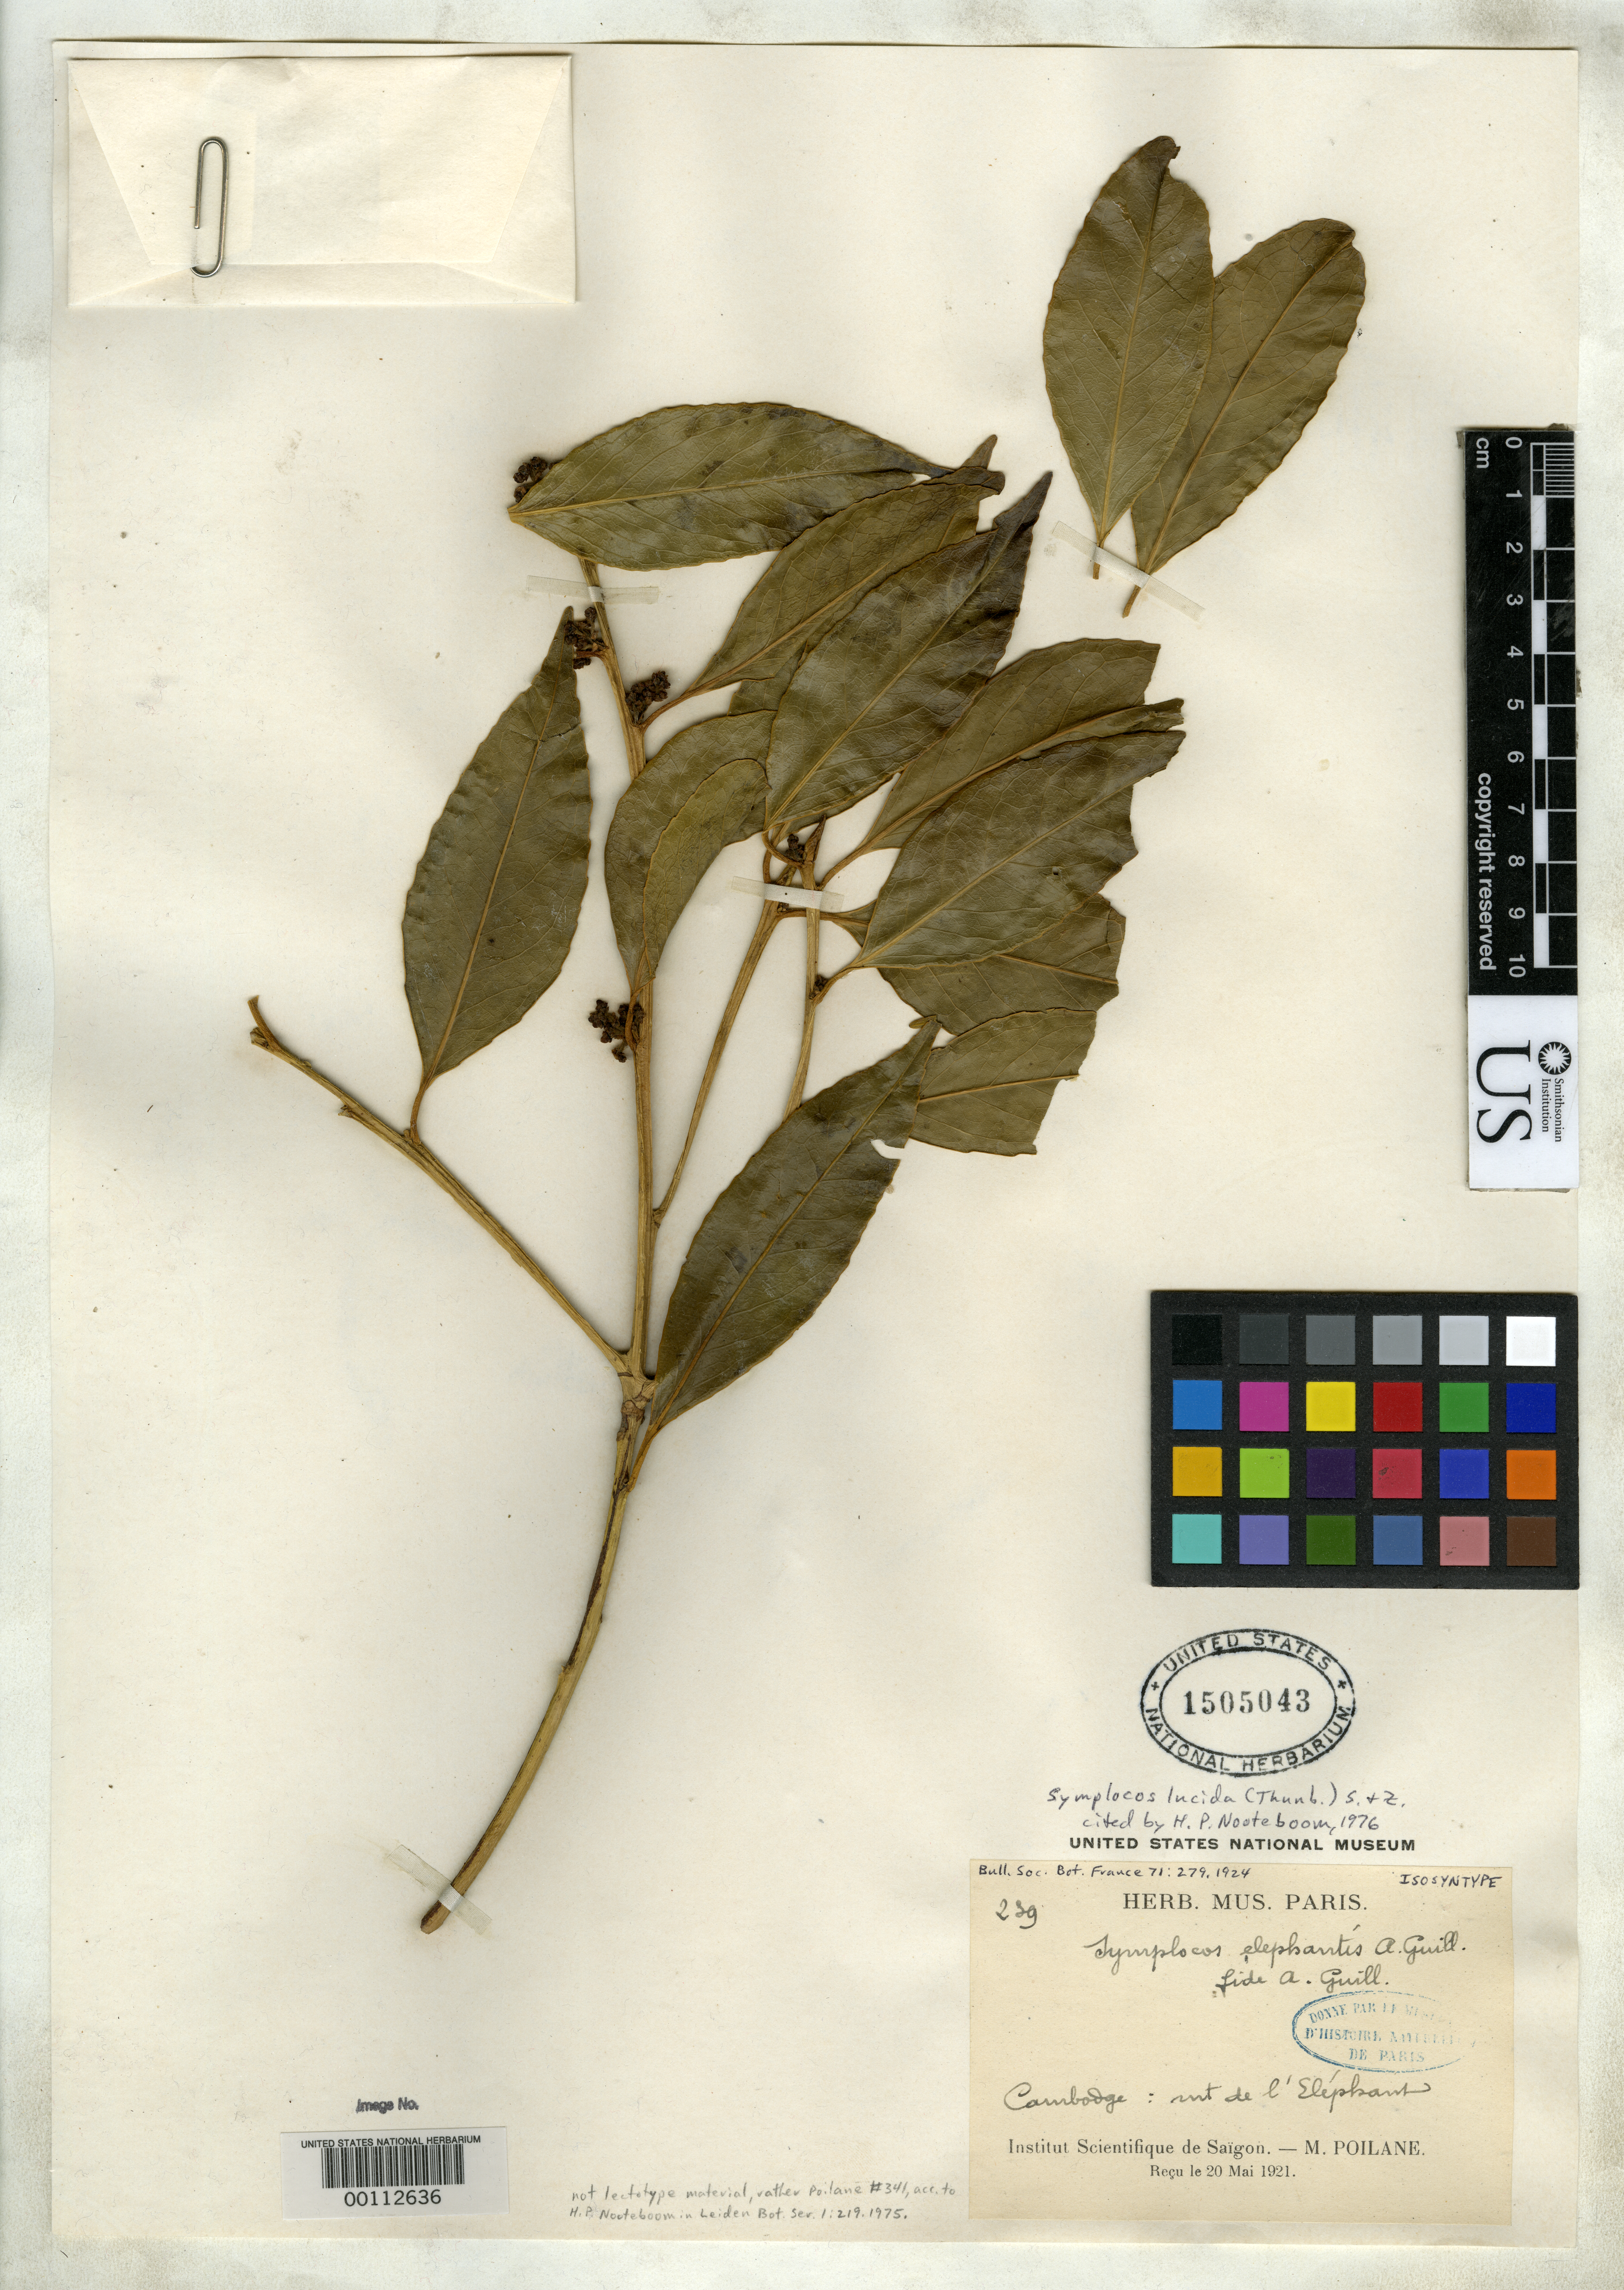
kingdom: Plantae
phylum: Tracheophyta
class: Magnoliopsida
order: Ericales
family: Symplocaceae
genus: Symplocos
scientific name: Symplocos elephantis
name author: Guillaumin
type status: Isosyntype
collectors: M. Poilane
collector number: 239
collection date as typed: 20 May 1921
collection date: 1921-05-20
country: Cambodia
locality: Mts. de l'Elephant.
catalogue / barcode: US 1505043